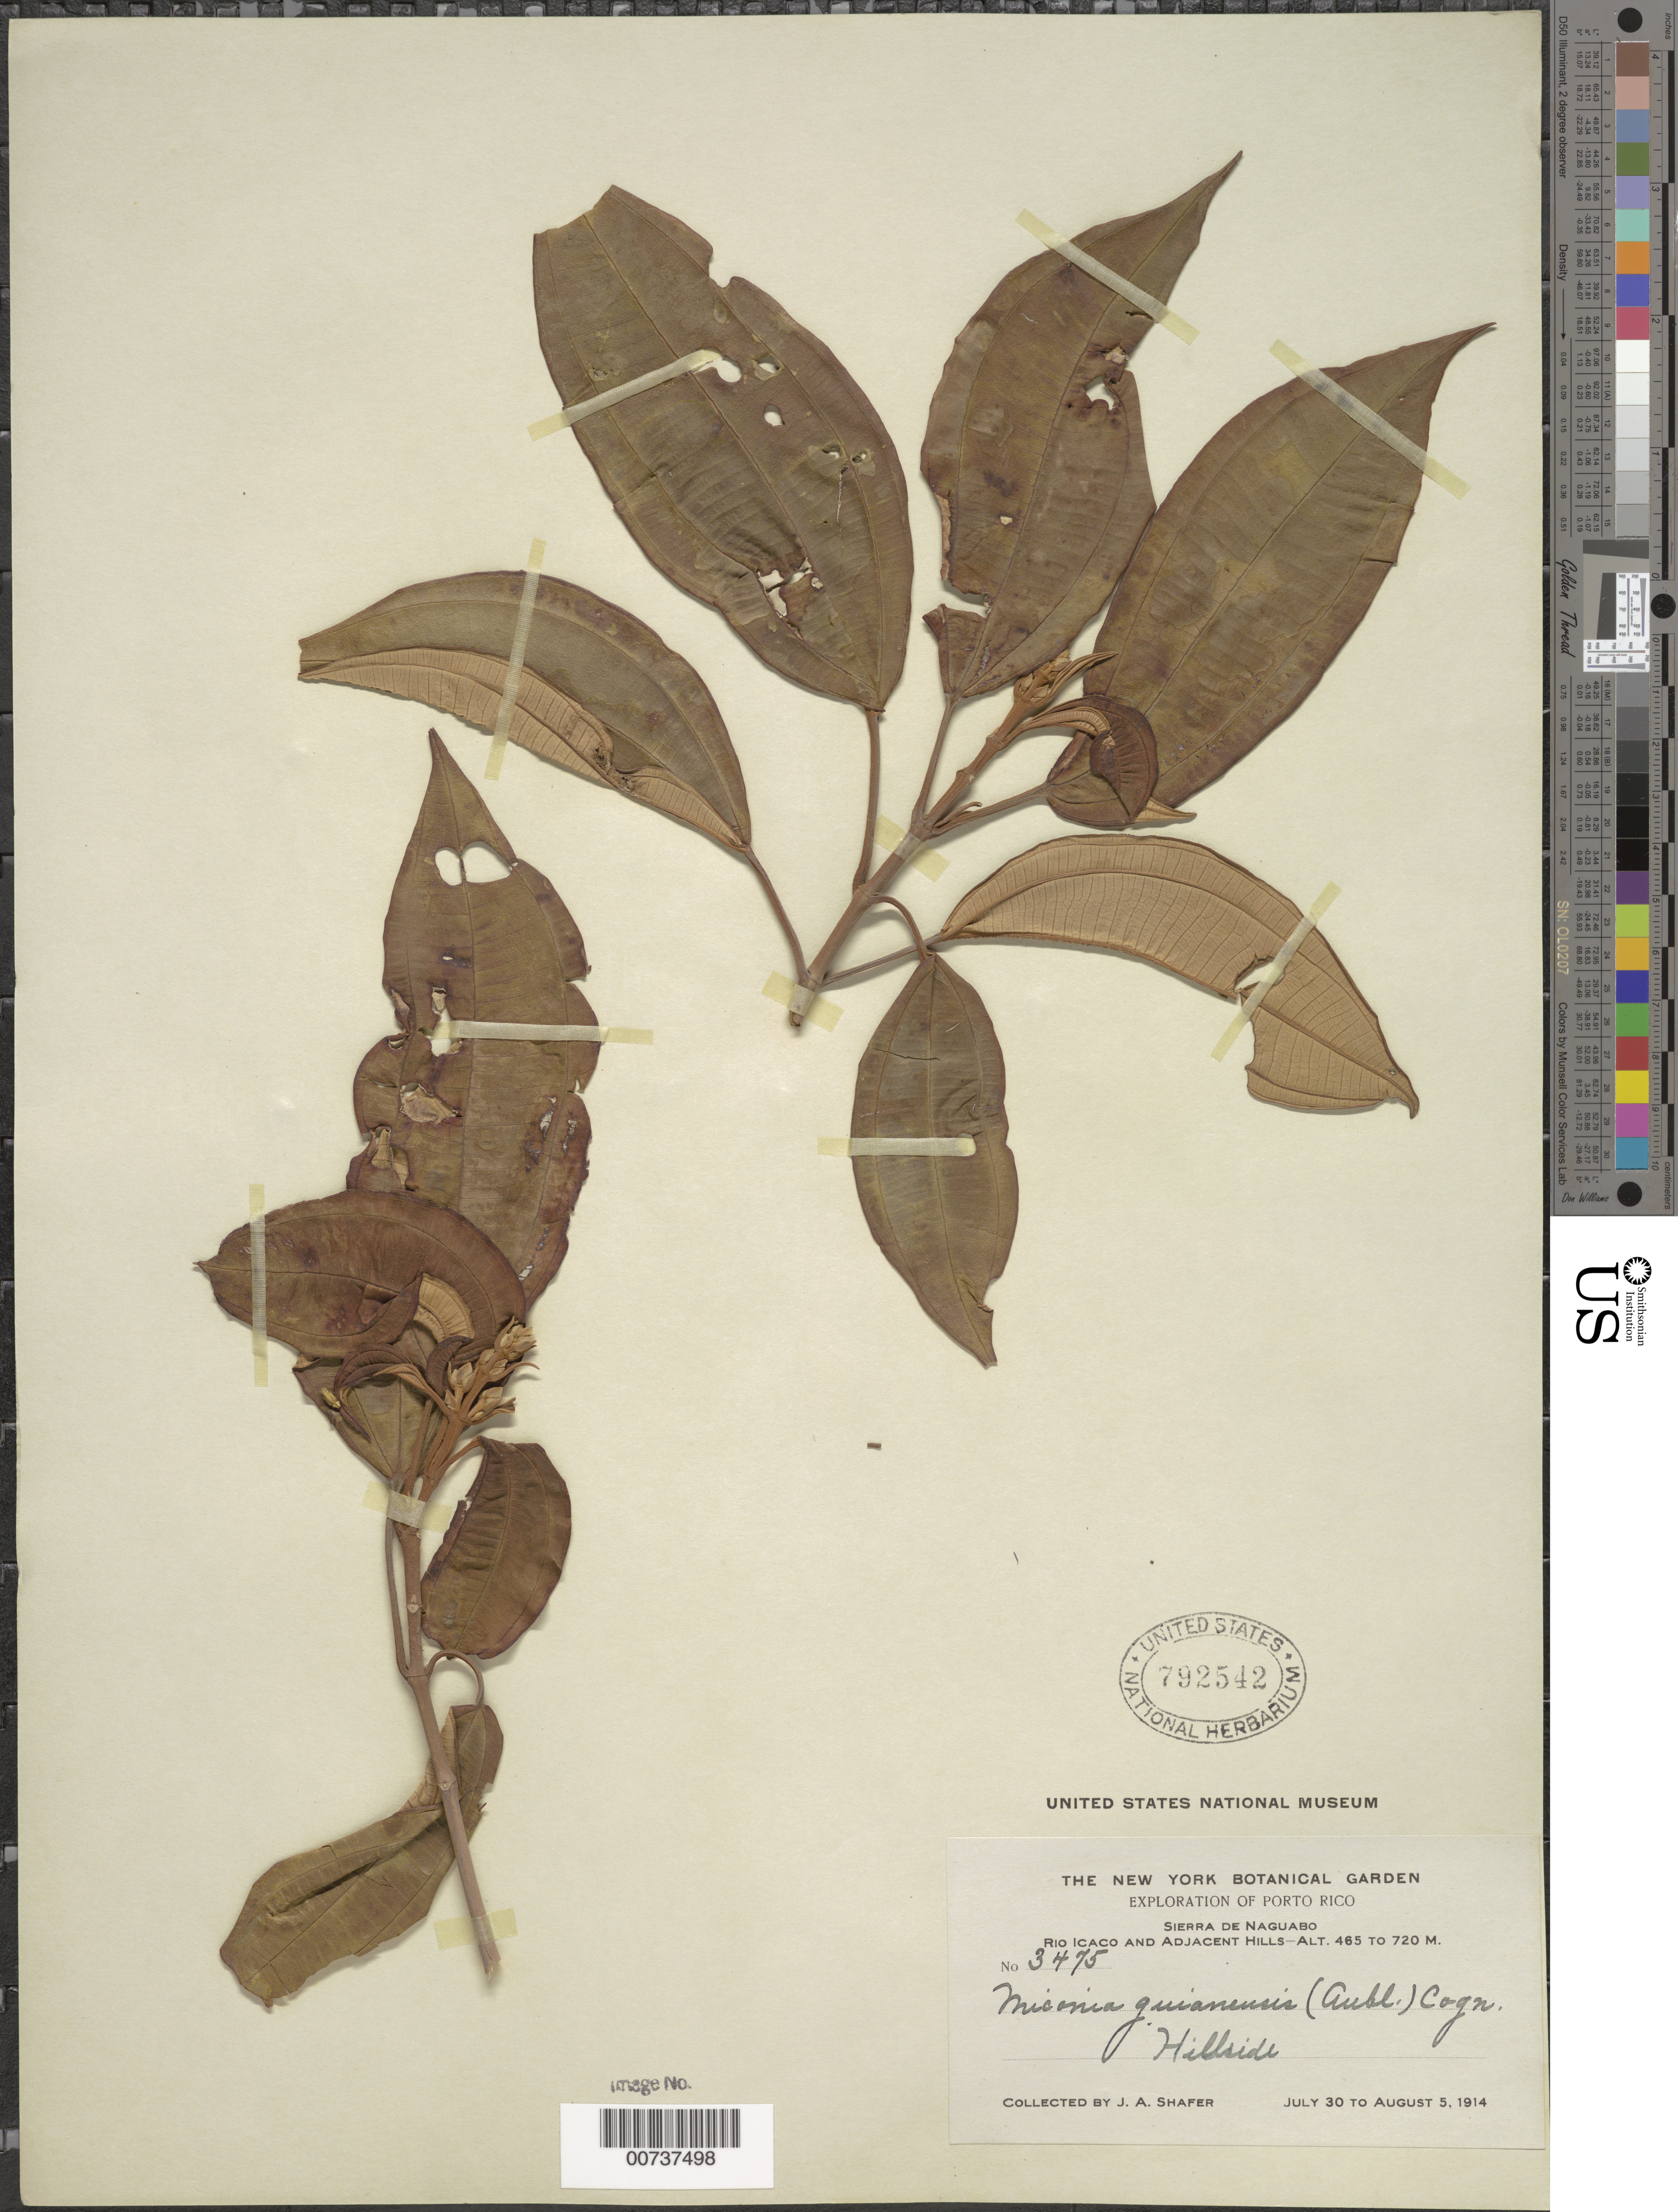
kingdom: Plantae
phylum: Tracheophyta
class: Magnoliopsida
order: Myrtales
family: Melastomataceae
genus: Miconia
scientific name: Miconia mirabilis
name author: (Aubl.) L.O. Williams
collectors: J. A. Shafer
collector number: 3475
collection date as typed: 30 Jul 1914 to 05 Aug 1914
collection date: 1914-07-30/1914-08-05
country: Puerto Rico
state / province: Naguabo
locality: Sierra de Naguabo, Río Icaco and adjacent hills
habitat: Hillside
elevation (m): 465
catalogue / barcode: US 792542